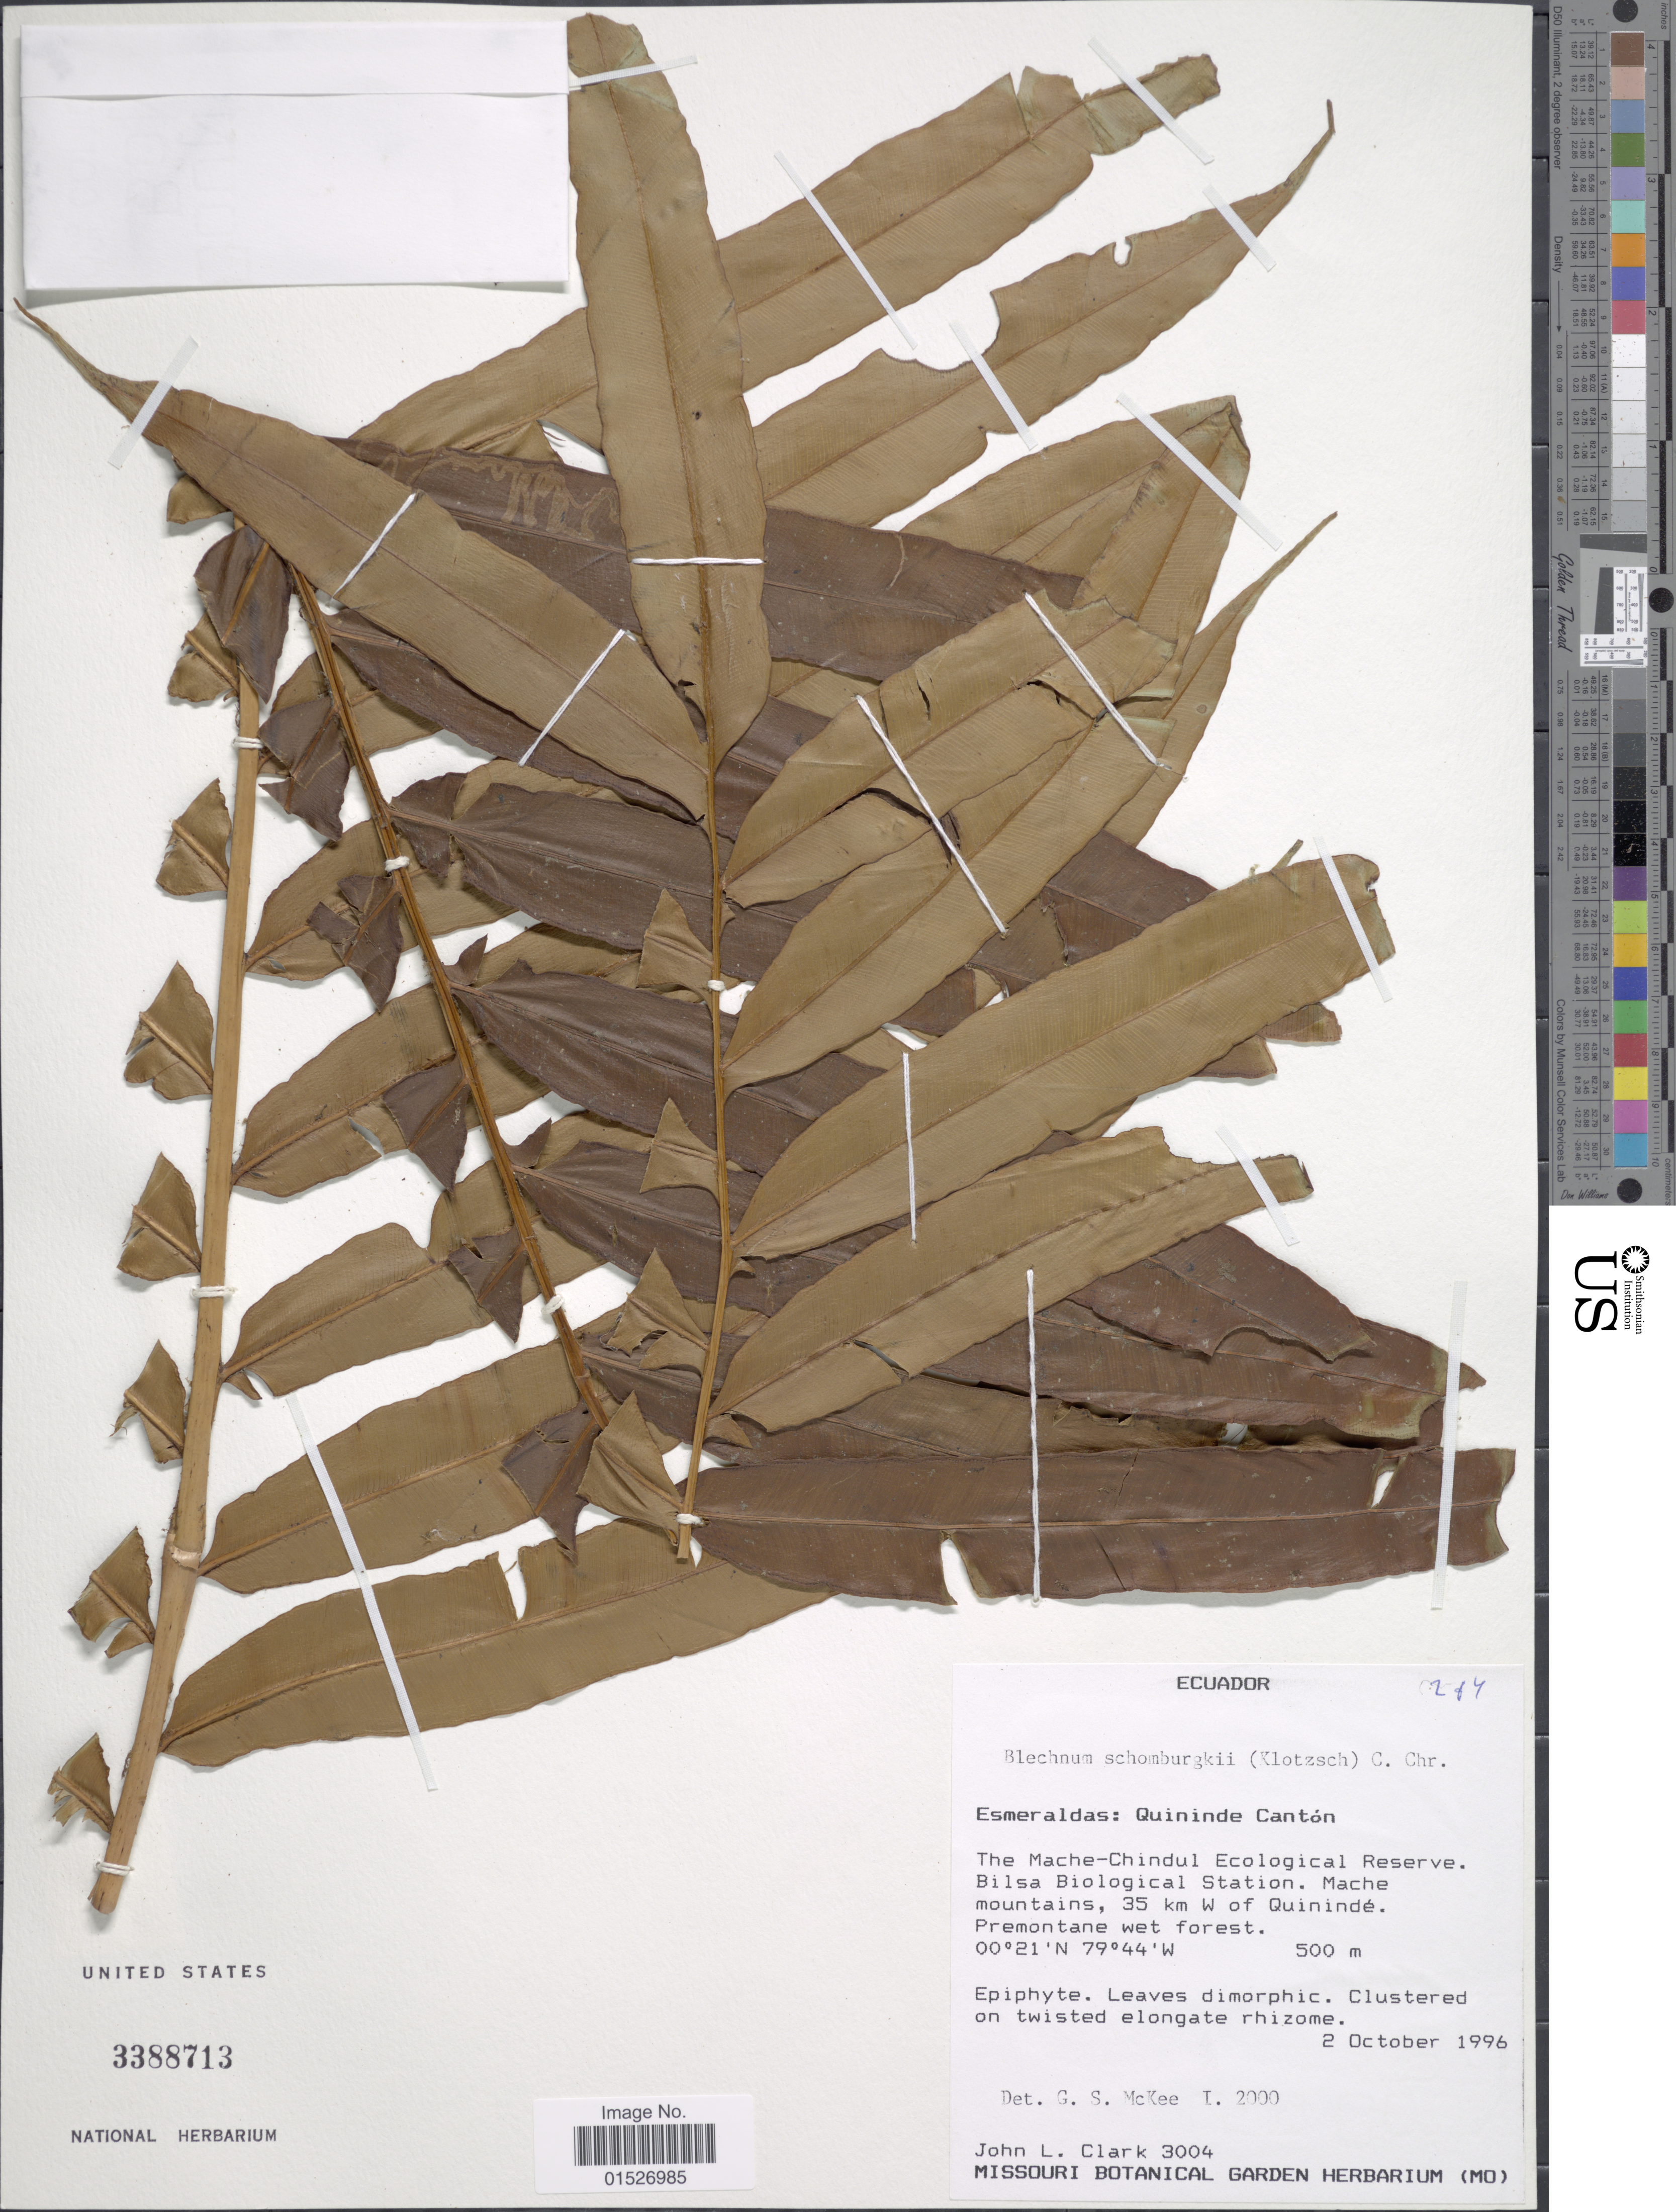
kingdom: Plantae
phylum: Tracheophyta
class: Polypodiopsida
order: Polypodiales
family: Blechnaceae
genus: Blechnum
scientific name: Blechnum schomburgkii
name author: (Klotzsch) C. Chr.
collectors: J. L. Clark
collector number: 3004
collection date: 1996-10-02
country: Ecuador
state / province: Esmeraldas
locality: Esmeraldas: Quininde Canton, The Mache-Chindul Ecological Reserve, Bilsa Biological Station, Mache mountains, 35 km W of Quininde.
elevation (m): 500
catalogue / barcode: US 3388713